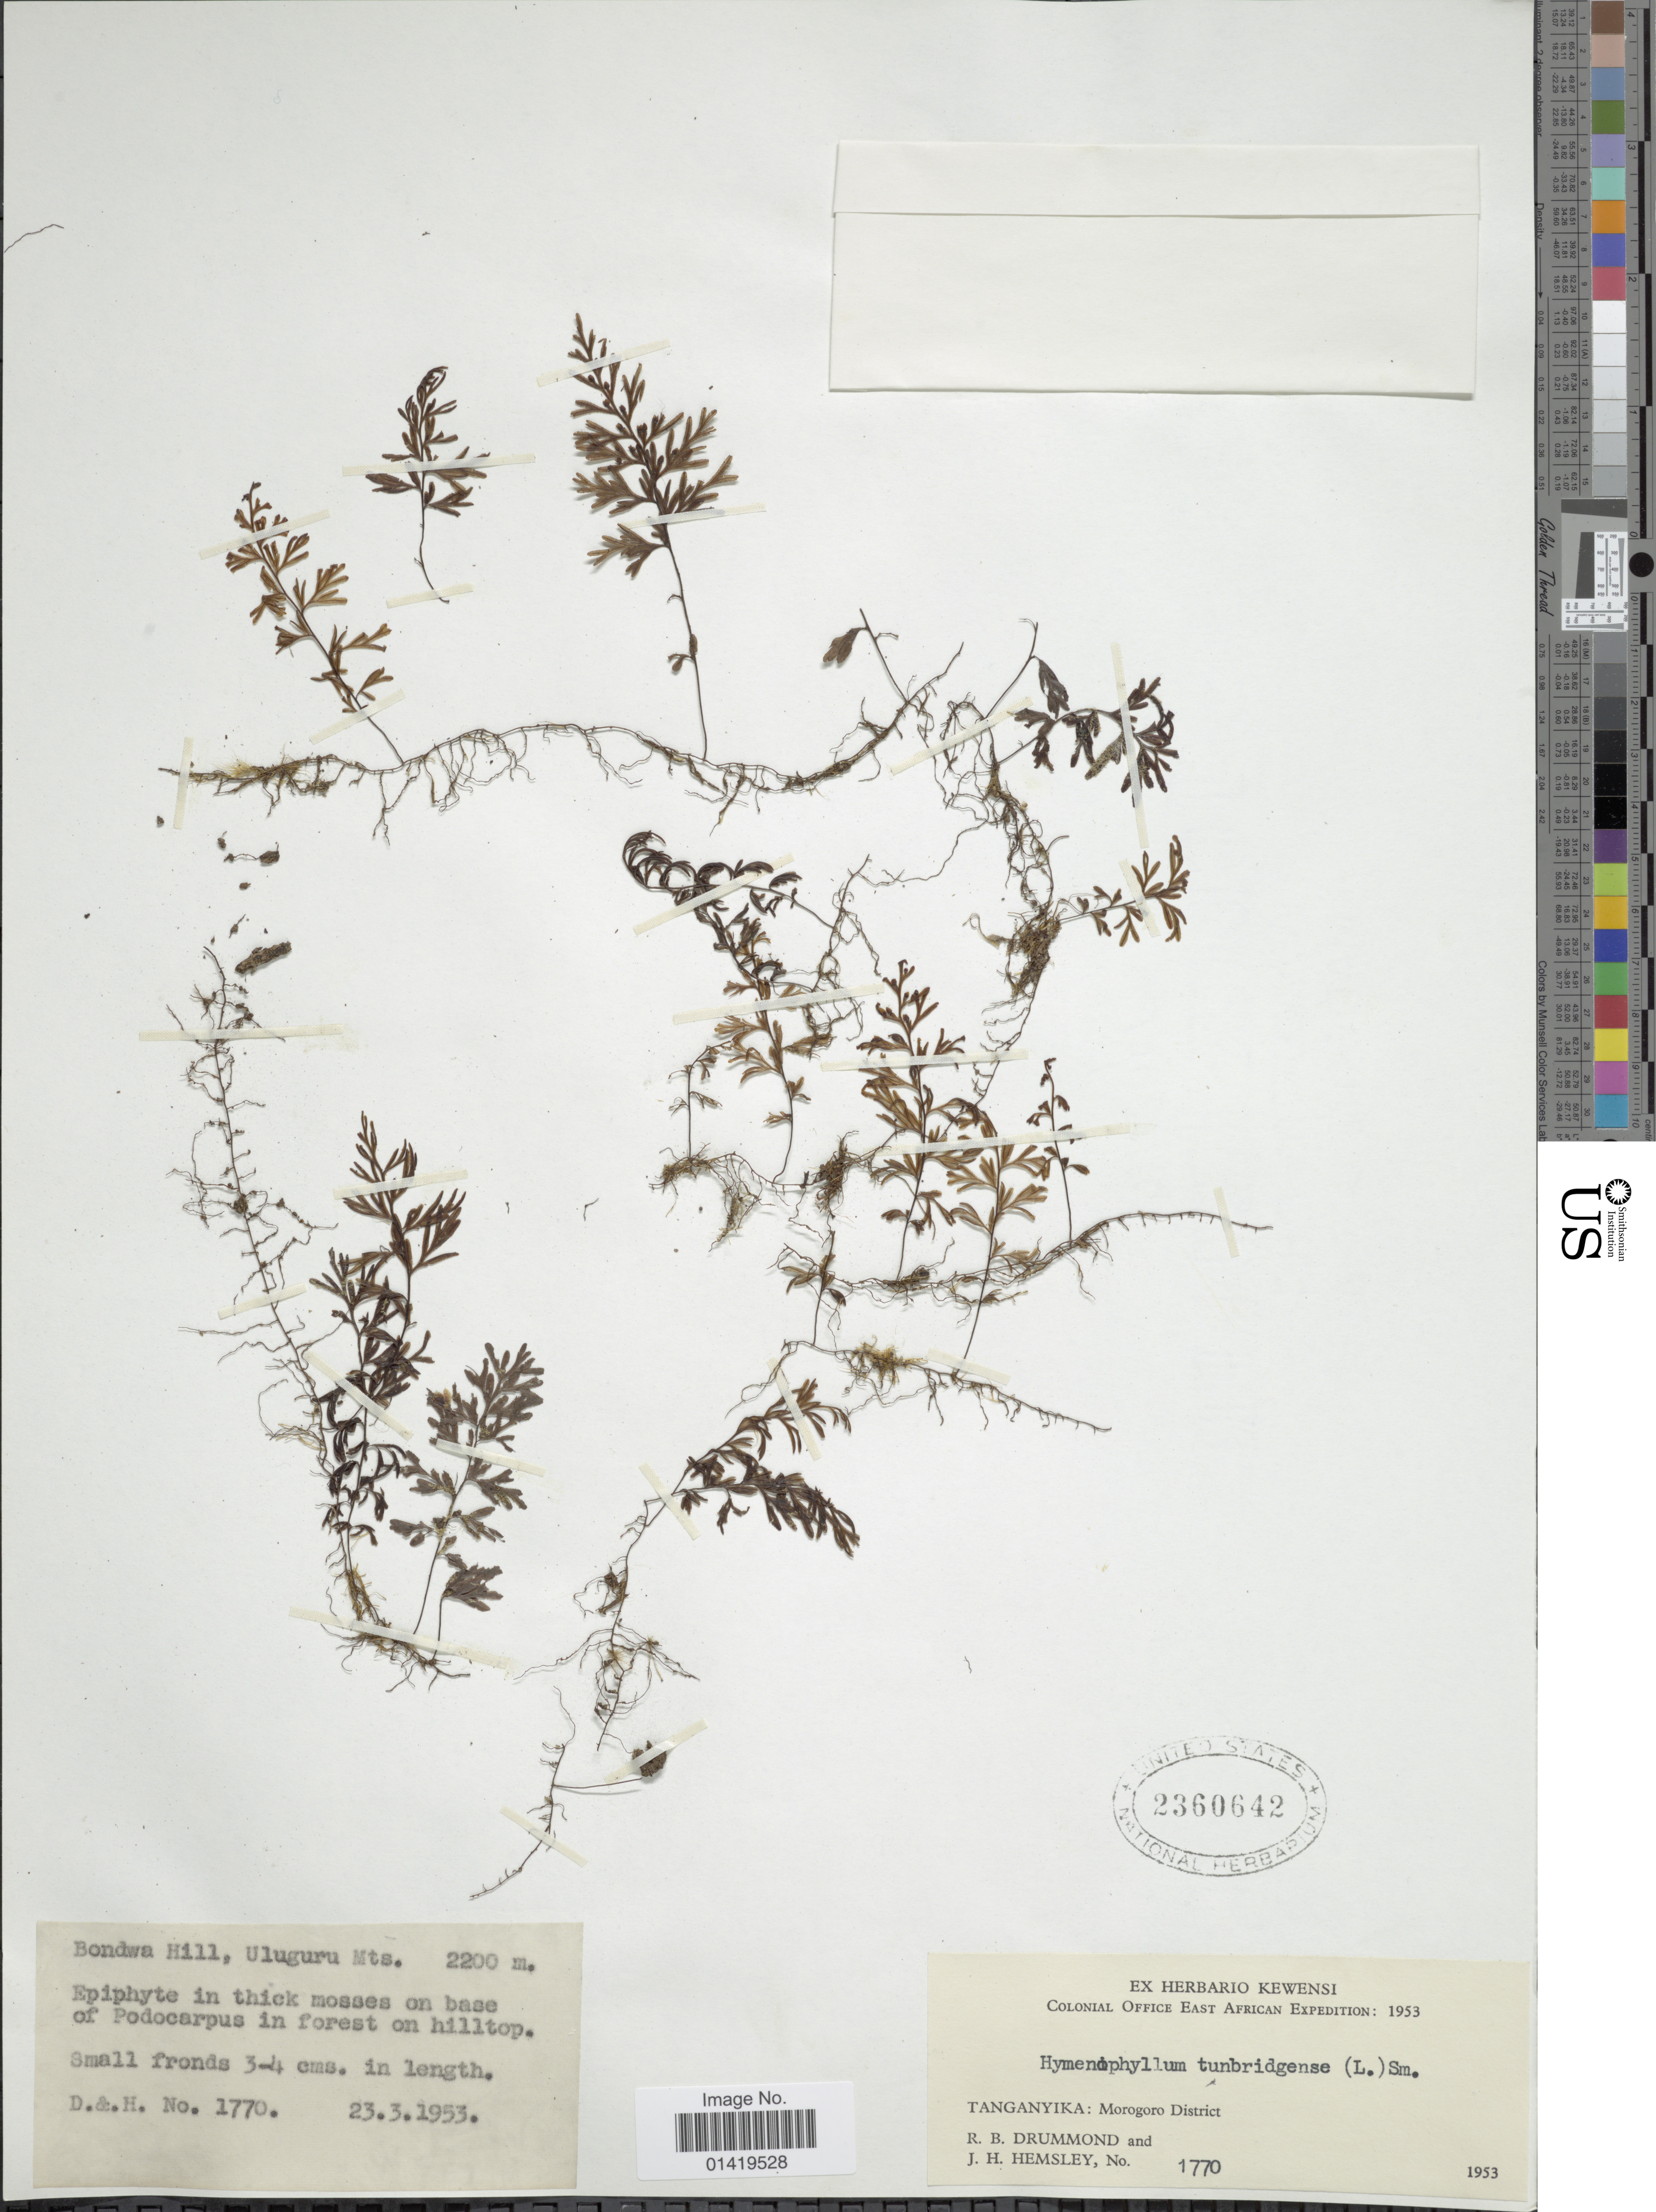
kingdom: Plantae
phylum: Tracheophyta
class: Polypodiopsida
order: Hymenophyllales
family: Hymenophyllaceae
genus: Hymenophyllum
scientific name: Hymenophyllum tunbrigense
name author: (L.) Small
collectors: R. Drummond & J. H. Hemsley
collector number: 1770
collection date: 1953-03-23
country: Tanzania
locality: Taganyika Morogoro district Bondwa Hill, Uluguru Mts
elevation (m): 2200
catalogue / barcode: US 2360642